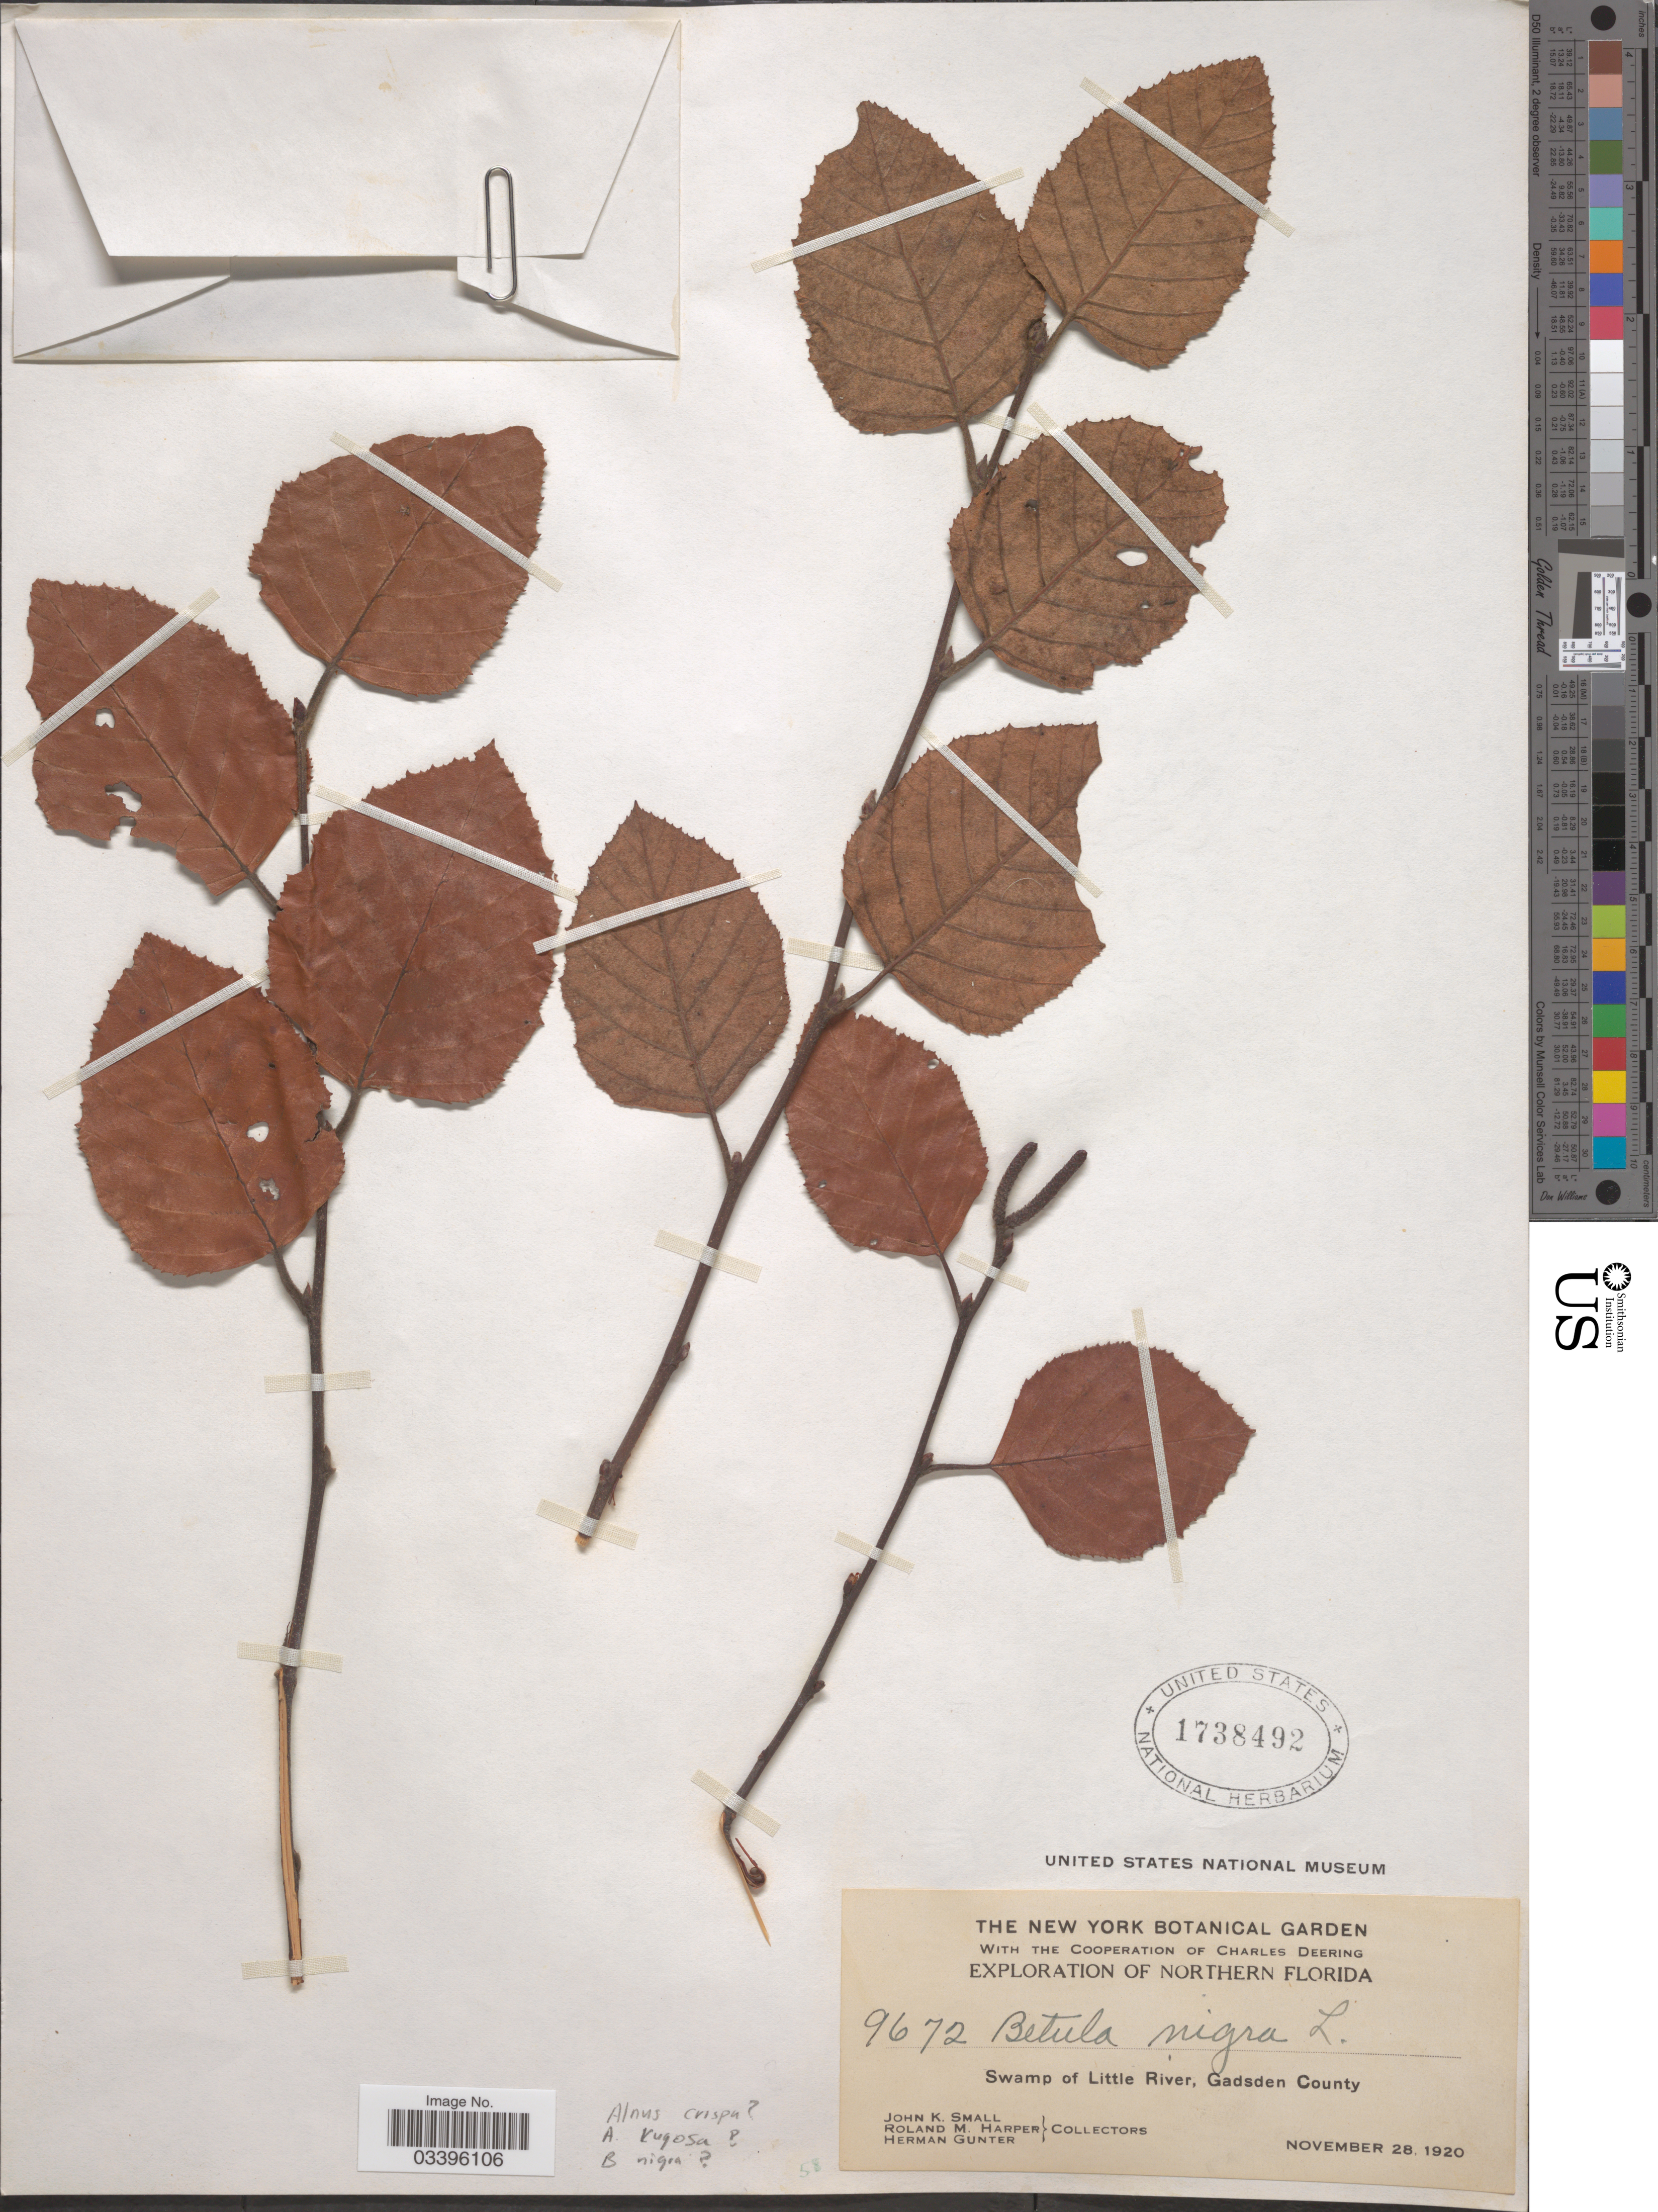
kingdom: Plantae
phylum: Tracheophyta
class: Magnoliopsida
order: Fagales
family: Betulaceae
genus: Betula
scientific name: Betula nigra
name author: L.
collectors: J. K. Small, R. M. Harper & H. Gunter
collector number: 9672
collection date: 1920-11-28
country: United States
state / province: Florida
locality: Northern Florida, Swamp of Little River, Gadsden County.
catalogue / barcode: US 1738492